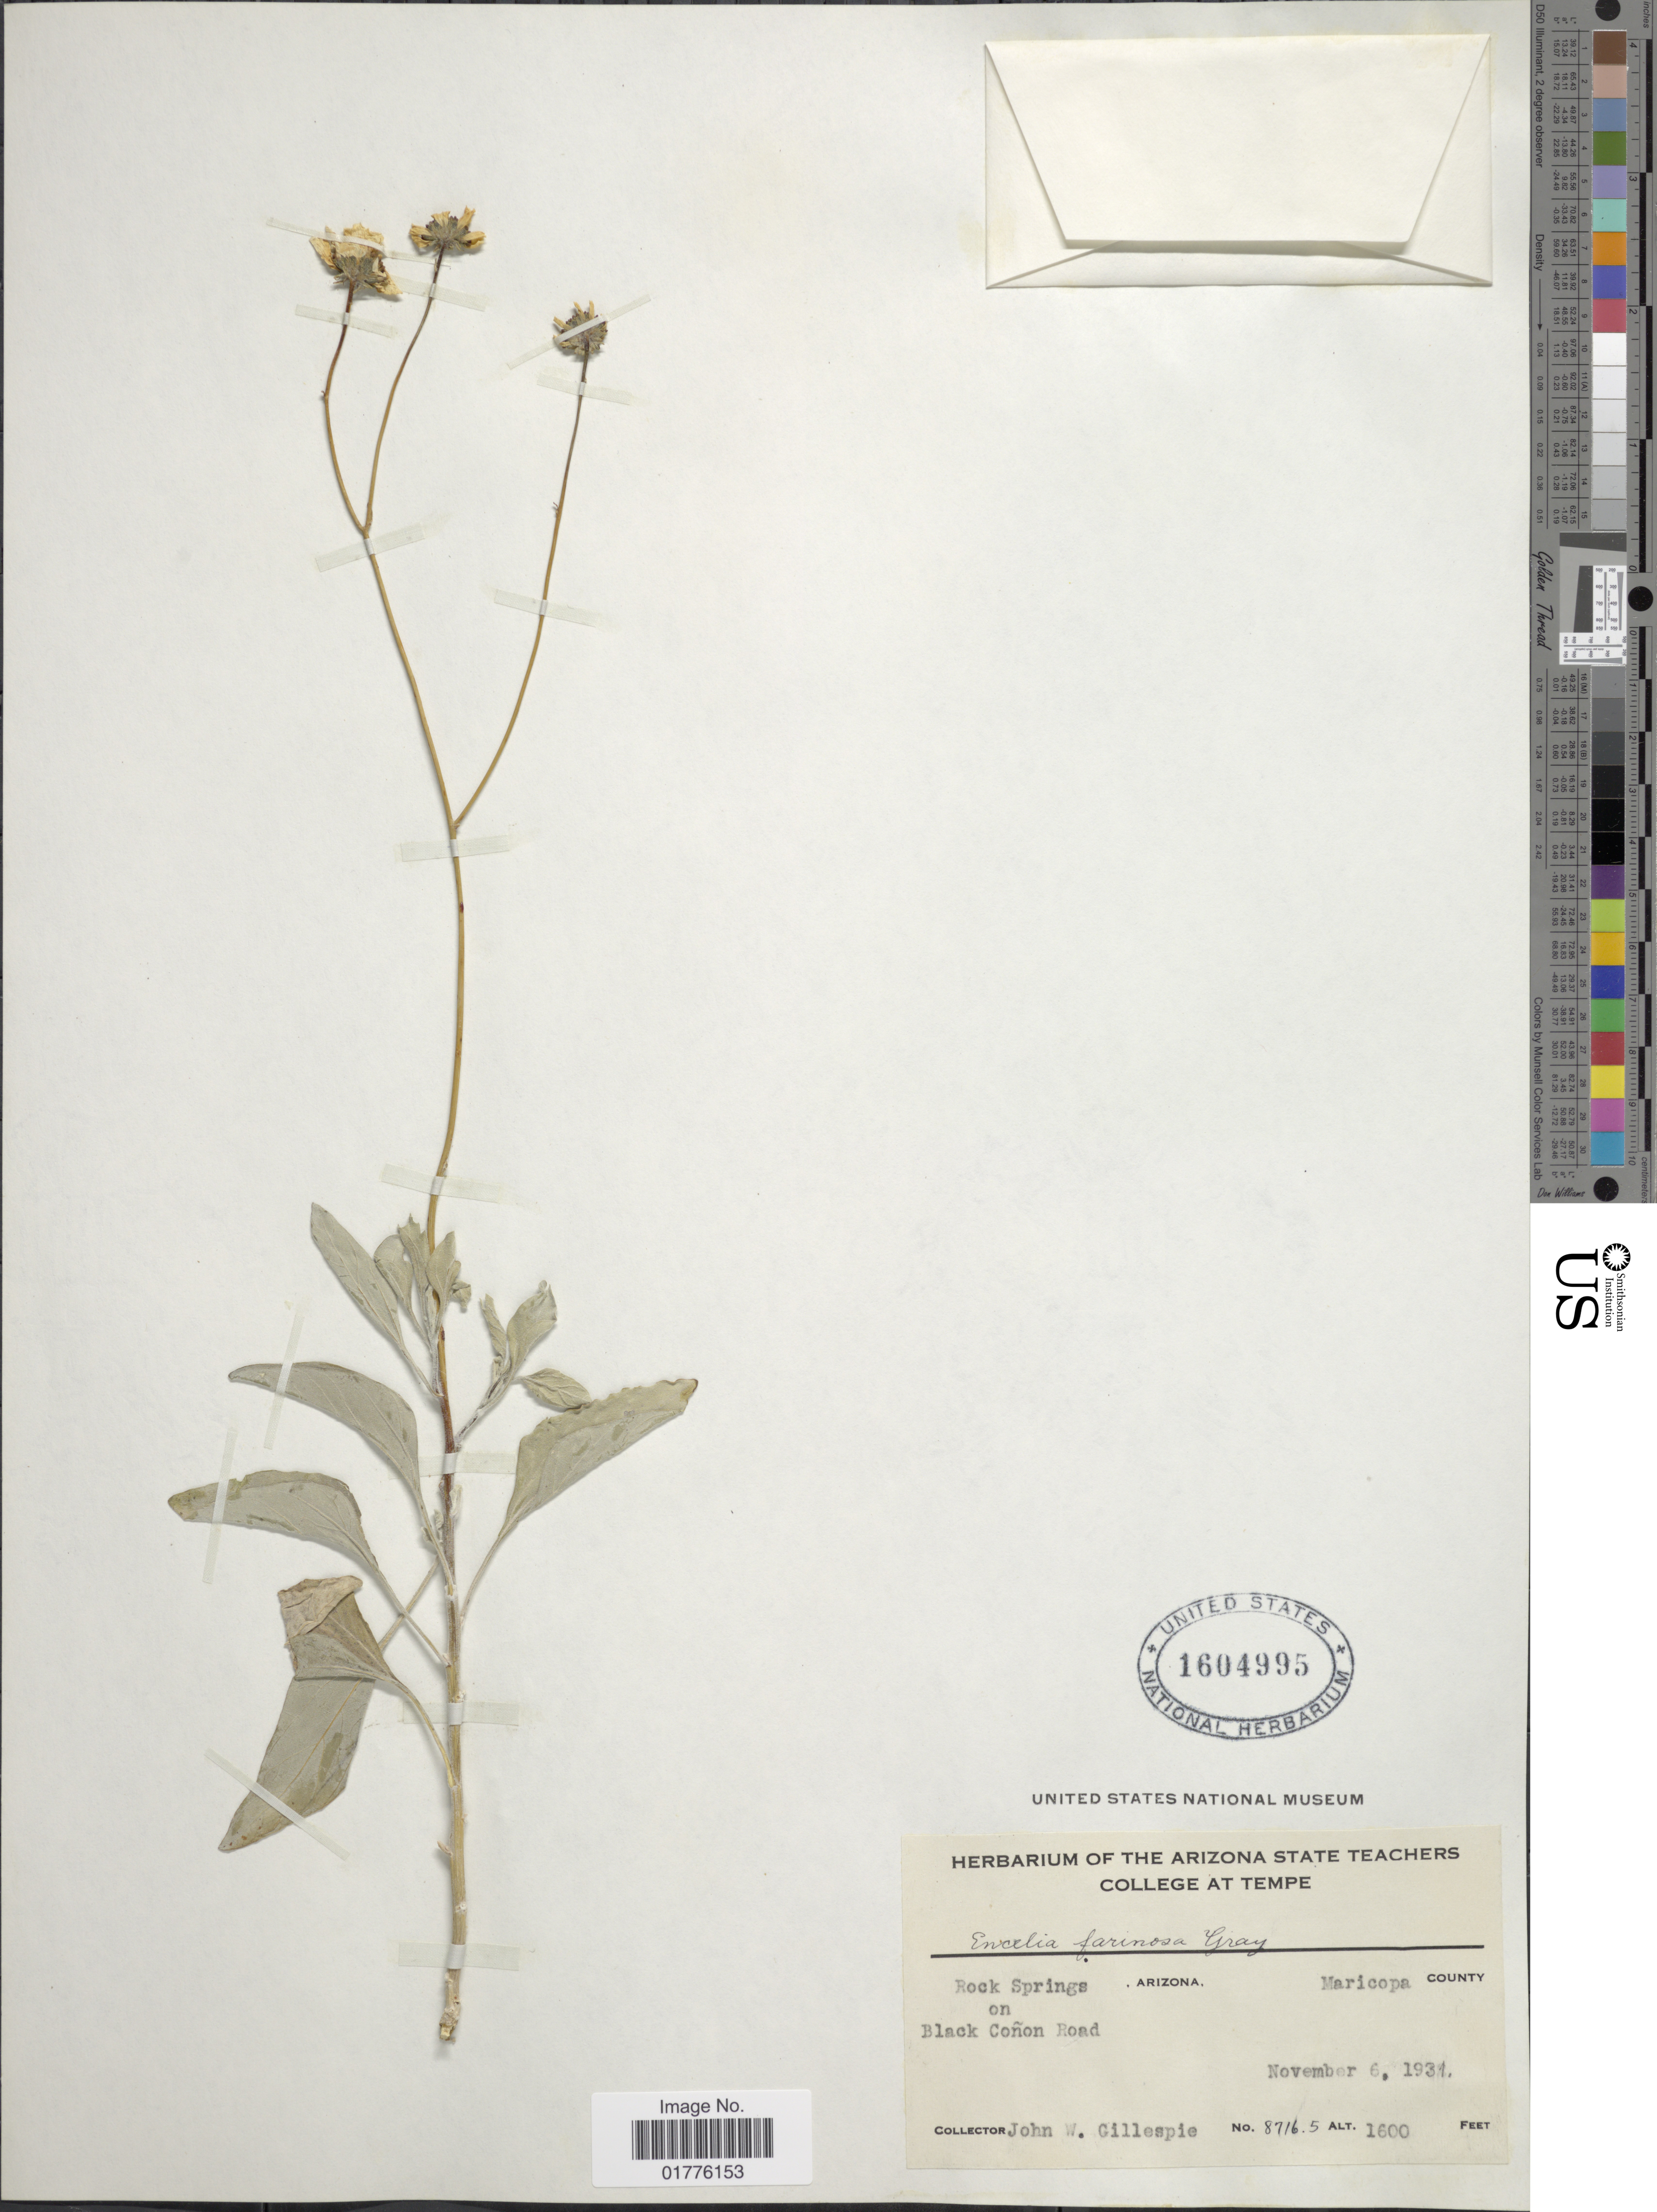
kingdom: Plantae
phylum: Tracheophyta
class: Magnoliopsida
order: Asterales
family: Asteraceae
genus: Encelia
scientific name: Encelia farinosa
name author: A. Gray ex Torr. in Emory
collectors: J. W. Gillespie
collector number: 87165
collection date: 1934-11-06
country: United States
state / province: Arizona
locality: Rock Springs Arizona. Black Coñon Road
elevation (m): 488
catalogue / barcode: US 1604995